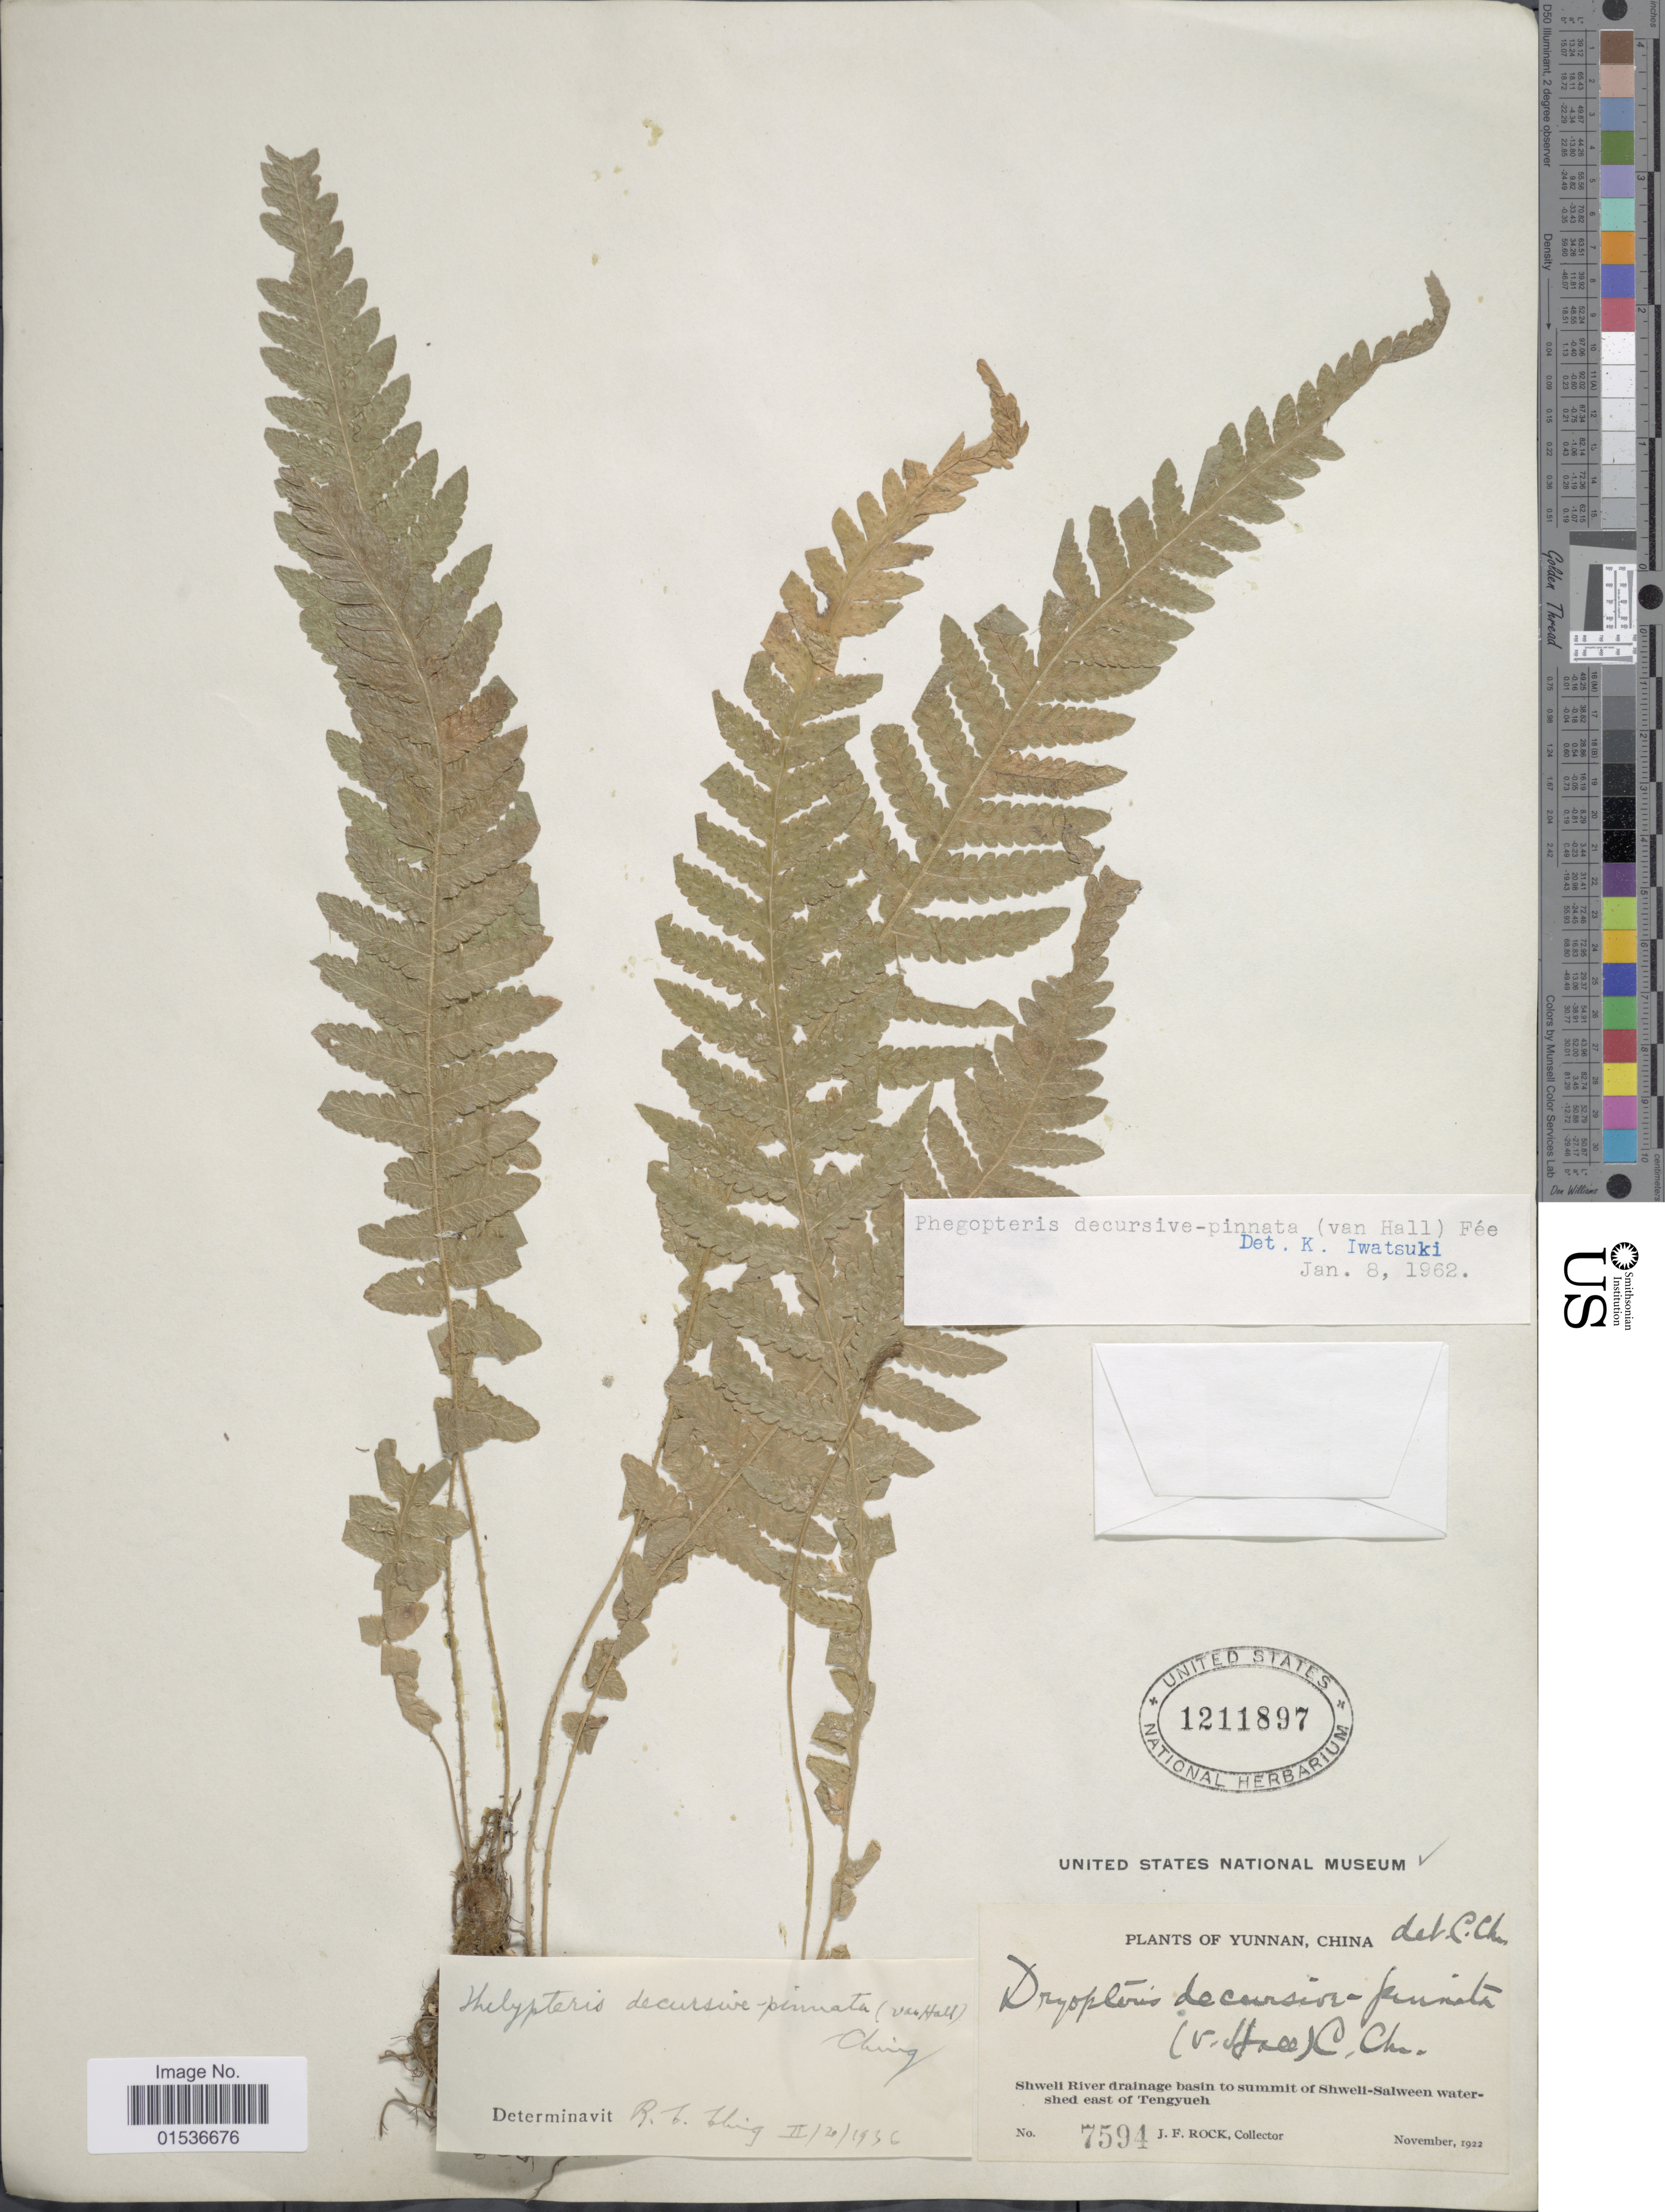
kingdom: Plantae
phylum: Tracheophyta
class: Polypodiopsida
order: Polypodiales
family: Thelypteridaceae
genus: Phegopteris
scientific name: Phegopteris decursivepinnata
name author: (H.C. Hall) Fée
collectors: J. Rock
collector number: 7594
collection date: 1922-11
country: China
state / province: Yunnan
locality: Yunnan, China. Shwell River drainage basin to summit of Shwell-Salween watershed east of Tengyueh.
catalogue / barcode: US 1211897